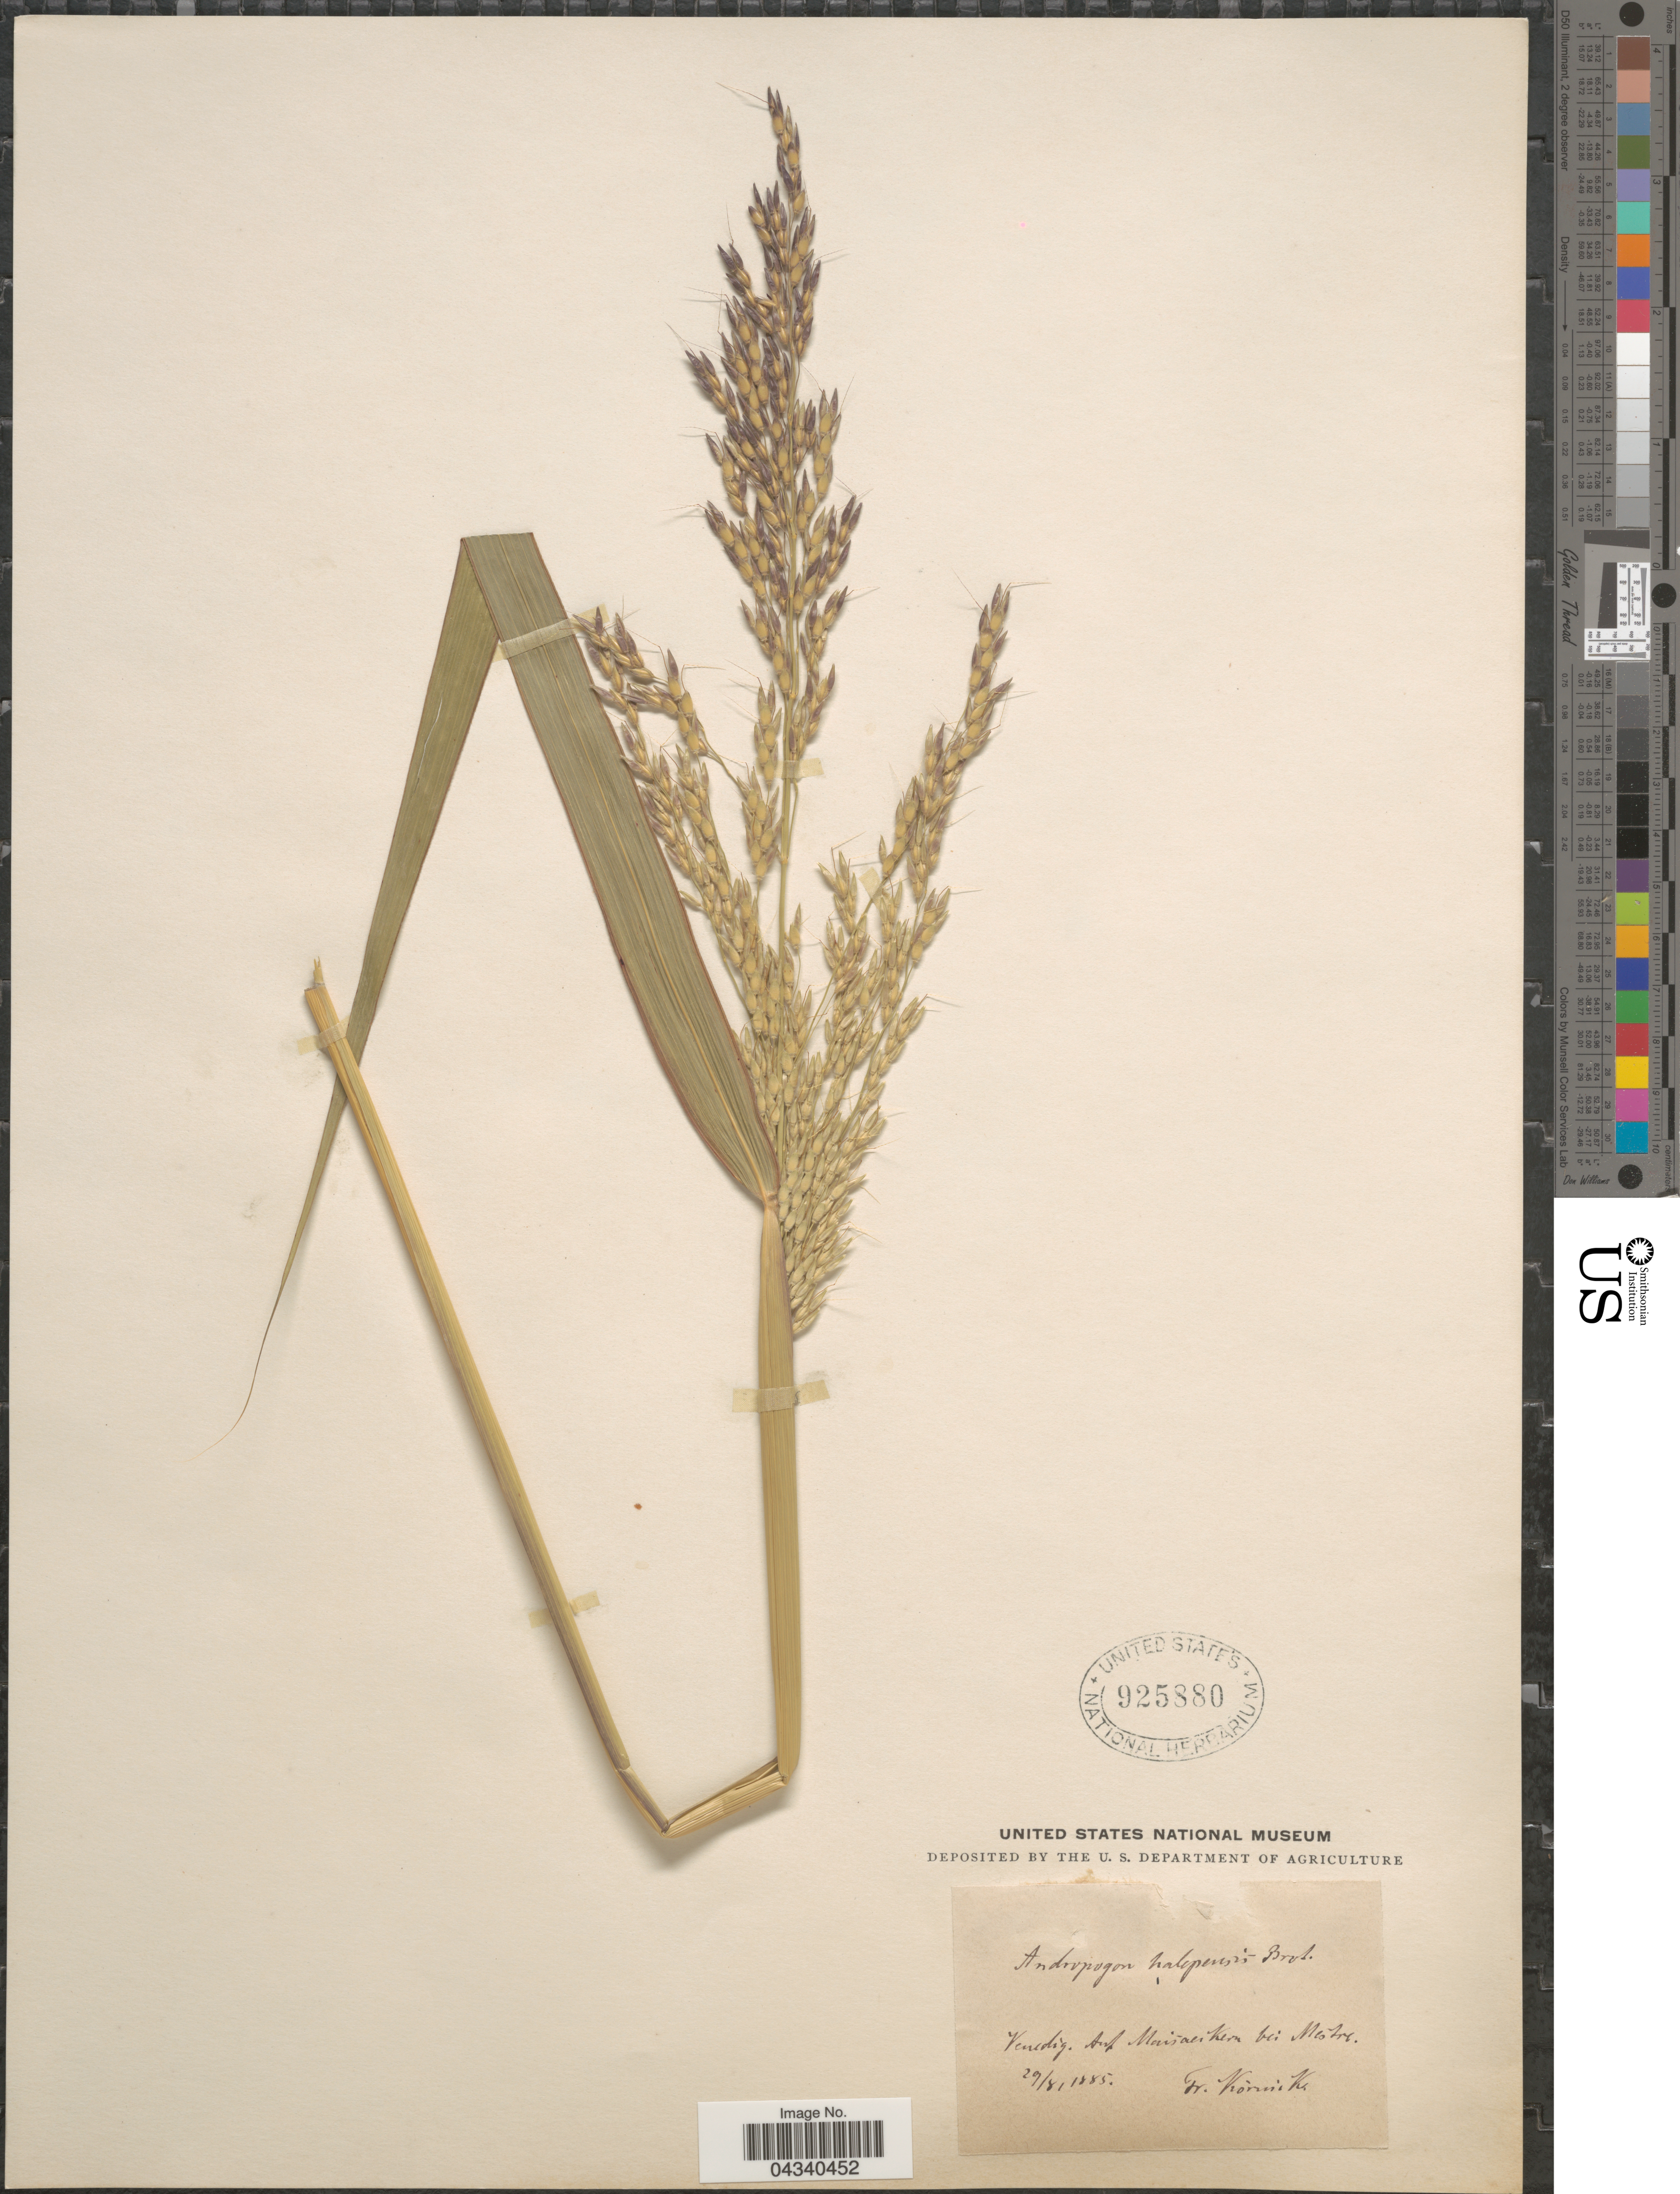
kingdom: Plantae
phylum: Tracheophyta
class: Liliopsida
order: Poales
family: Poaceae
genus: Sorghum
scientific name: Sorghum halepense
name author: (L.) Pers.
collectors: Korinik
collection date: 1885-08-29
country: Italy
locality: Venedig. Auf Maisaekin [interpreted] bei Mestre.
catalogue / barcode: US 925880